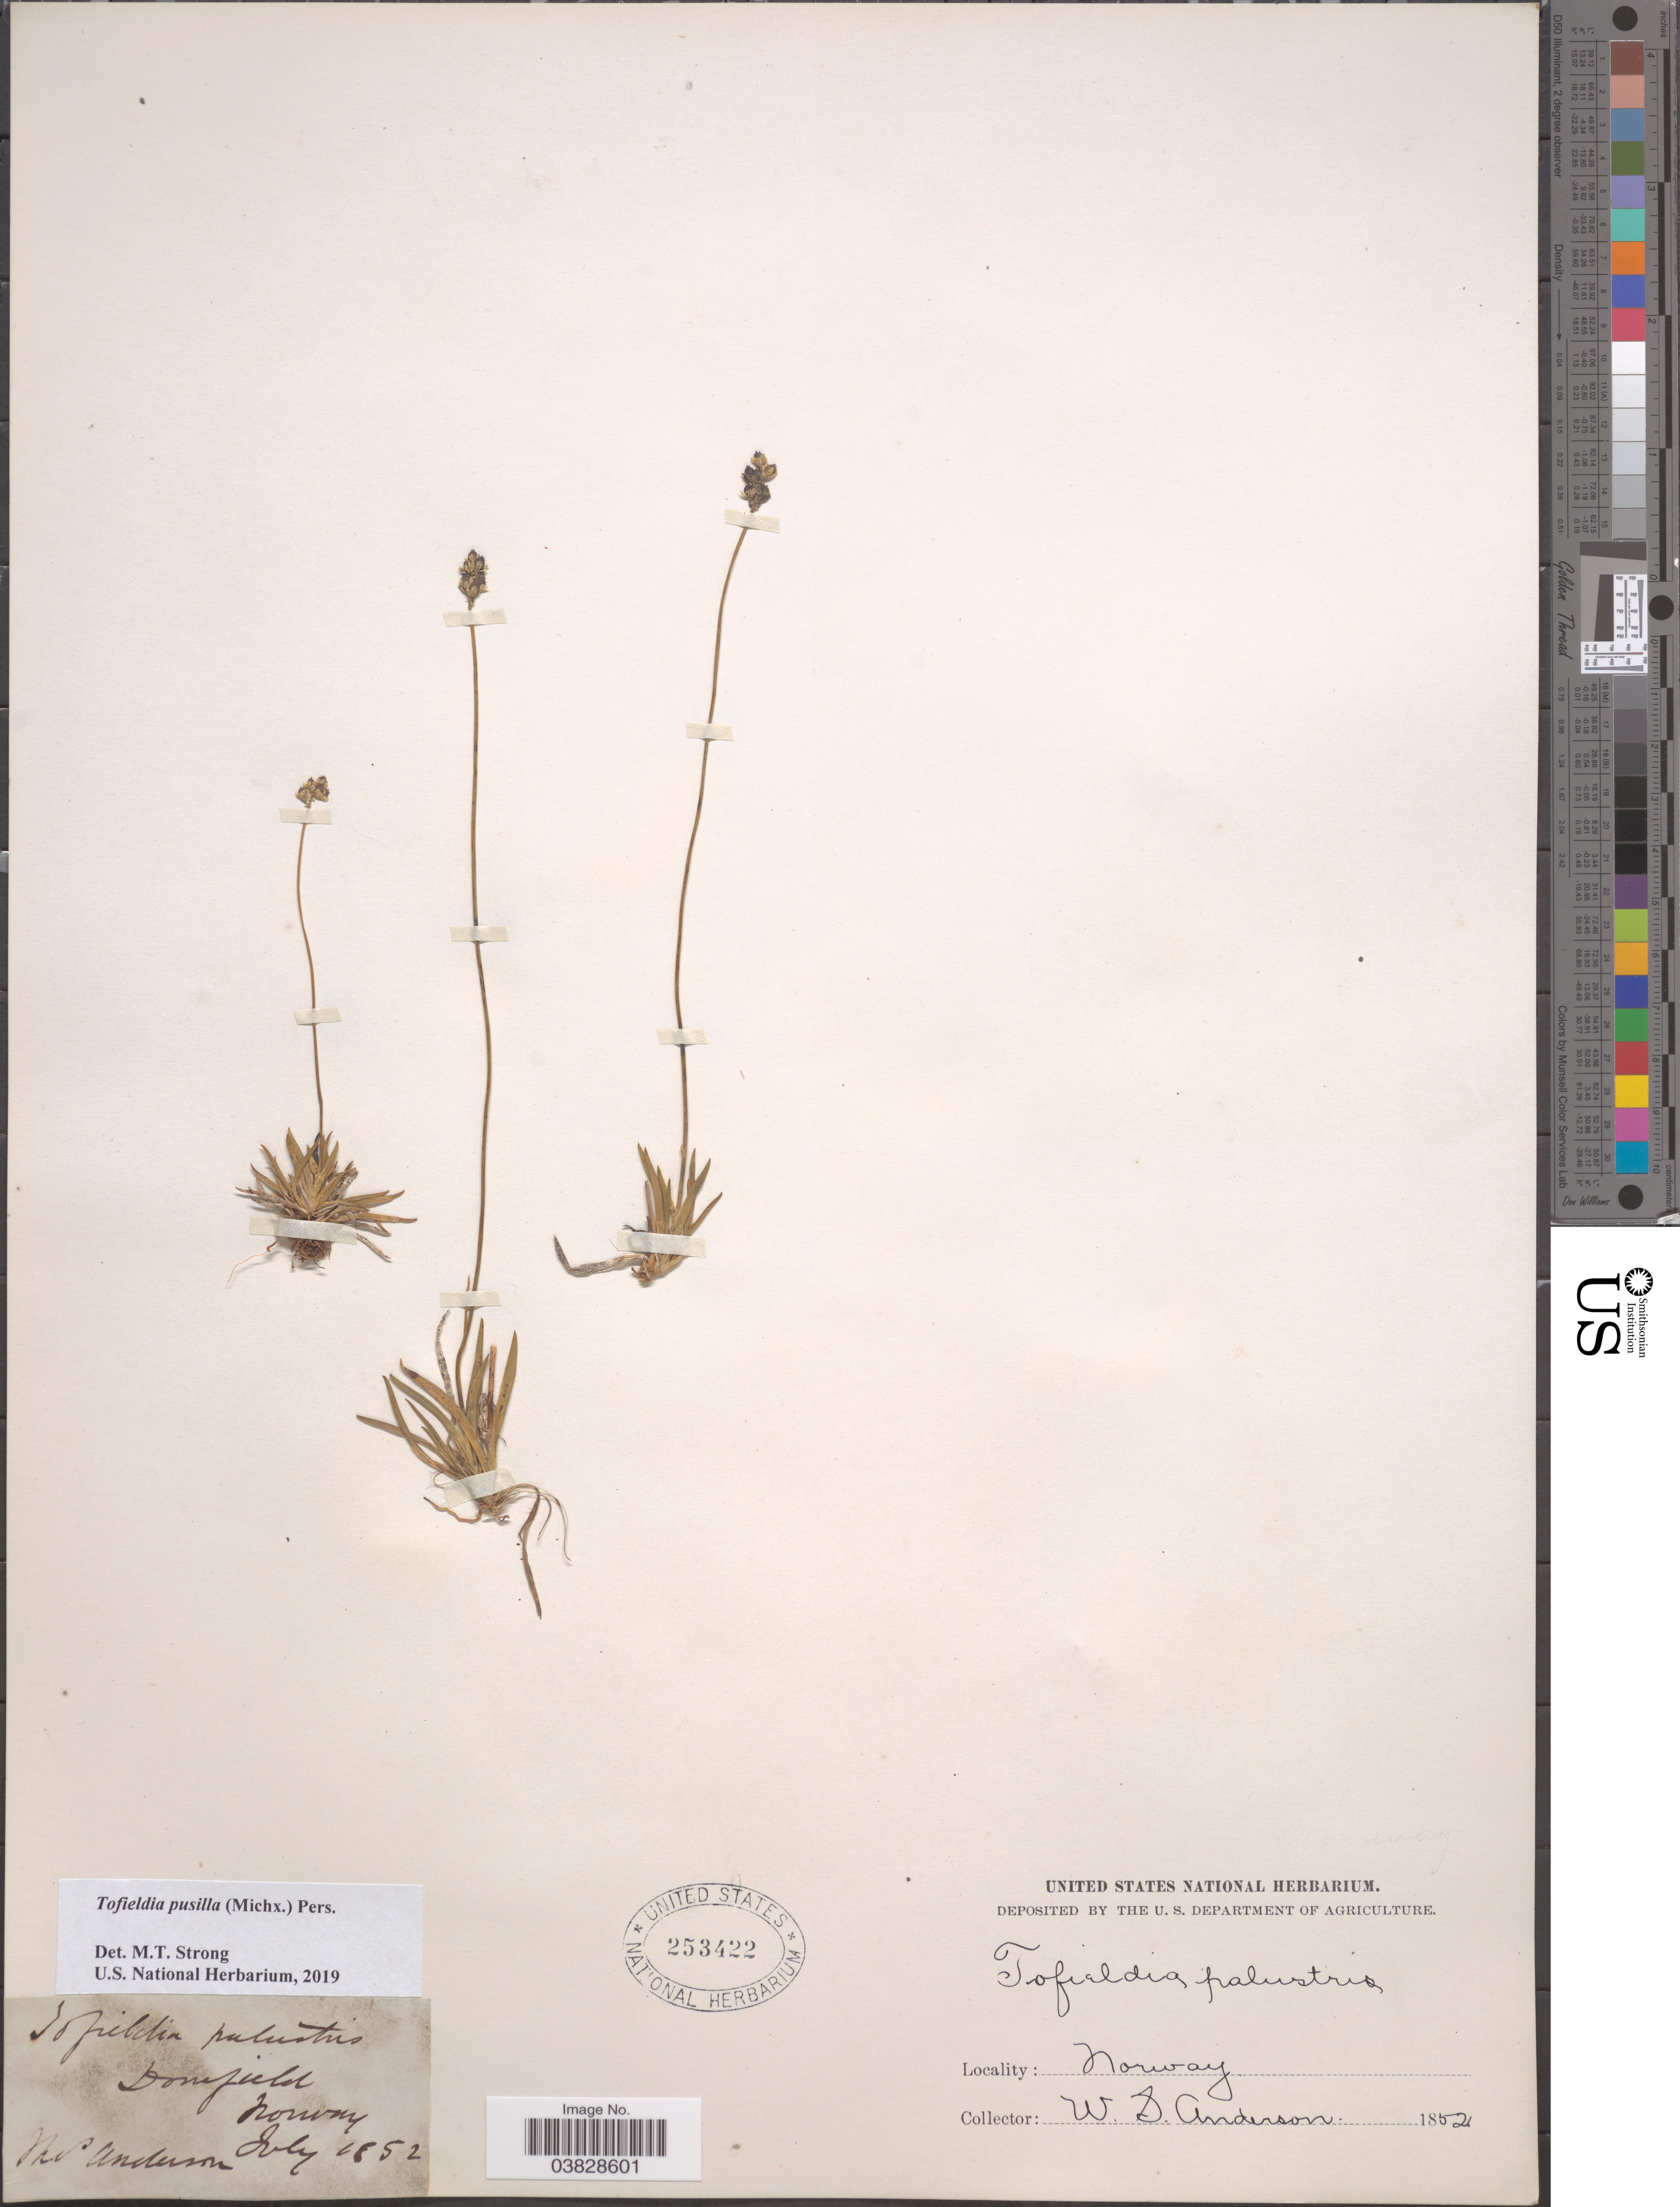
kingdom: Plantae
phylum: Tracheophyta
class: Liliopsida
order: Alismatales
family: Tofieldiaceae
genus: Tofieldia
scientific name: Tofieldia pusilla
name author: (Michx.) Pers.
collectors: M. Anderson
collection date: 1852-07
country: Norway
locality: Dovrefield.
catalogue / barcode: US 253422